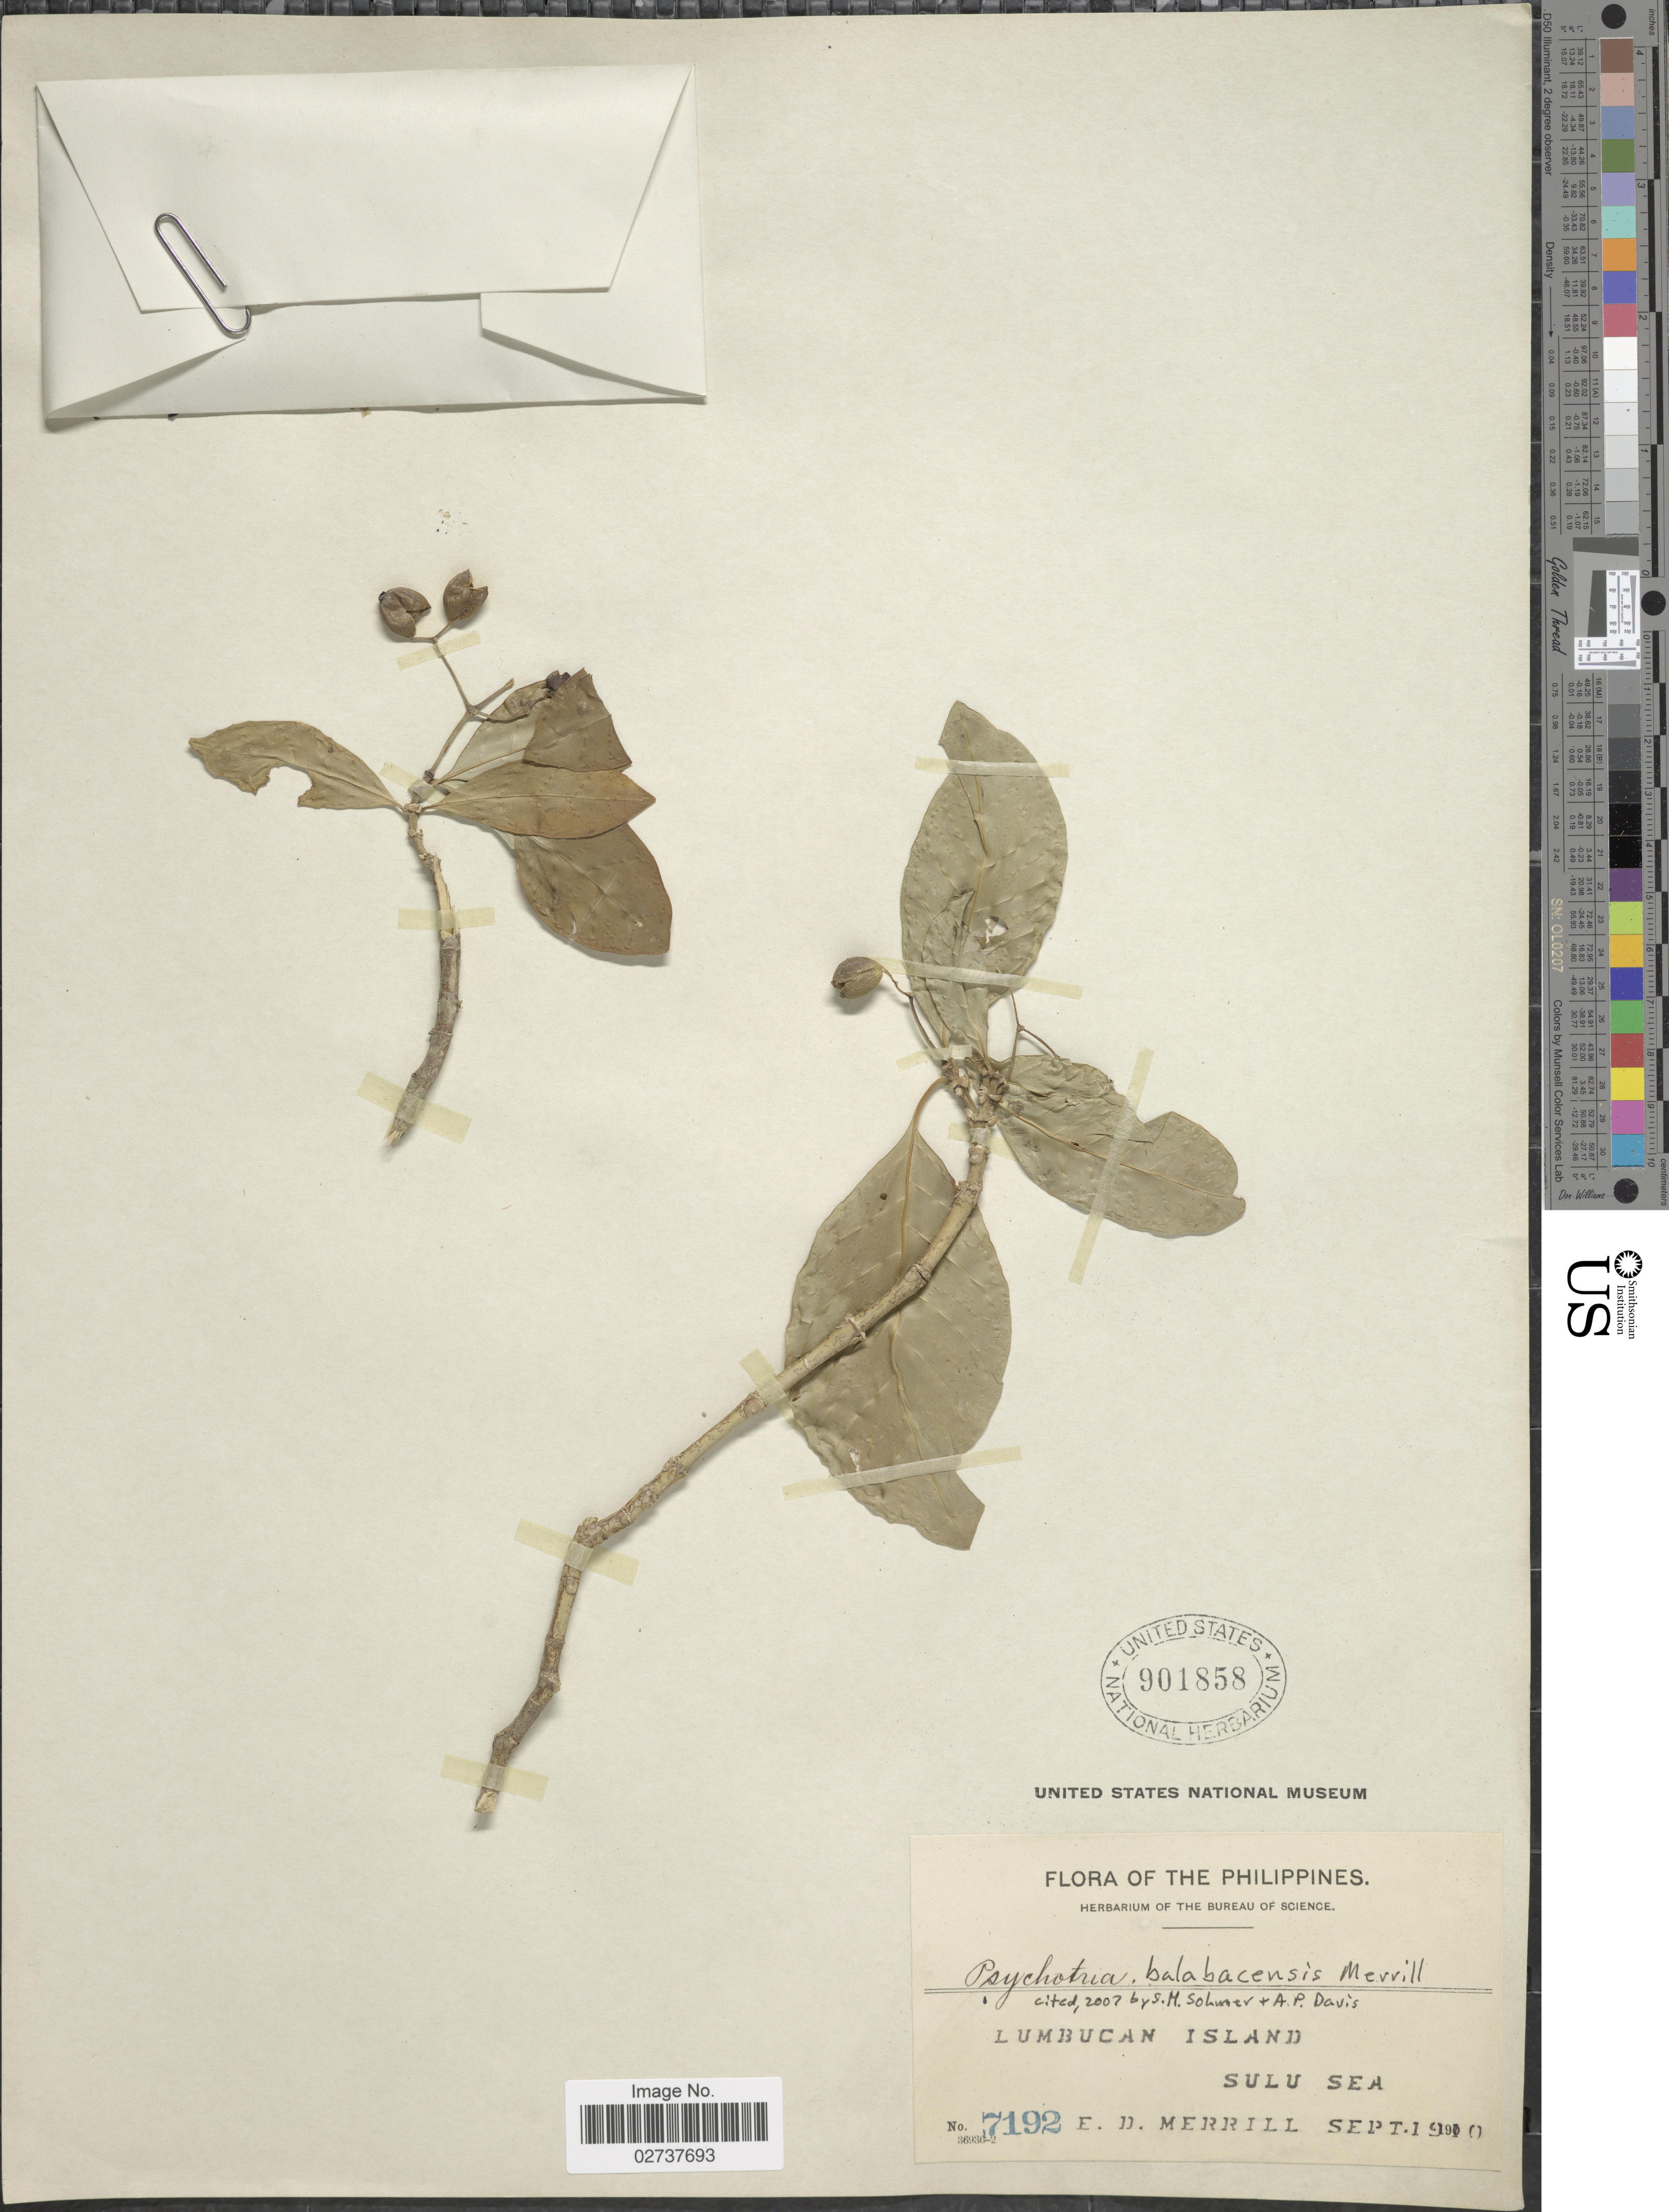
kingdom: Plantae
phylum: Tracheophyta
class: Magnoliopsida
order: Gentianales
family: Rubiaceae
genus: Psychotria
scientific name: Psychotria balabacensis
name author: Merr.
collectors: E. D. Merrill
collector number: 7192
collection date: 1910-09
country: Philippines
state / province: Muslim Mindanao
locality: Lumbucan Island, Sulu Sea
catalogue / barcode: US 901858